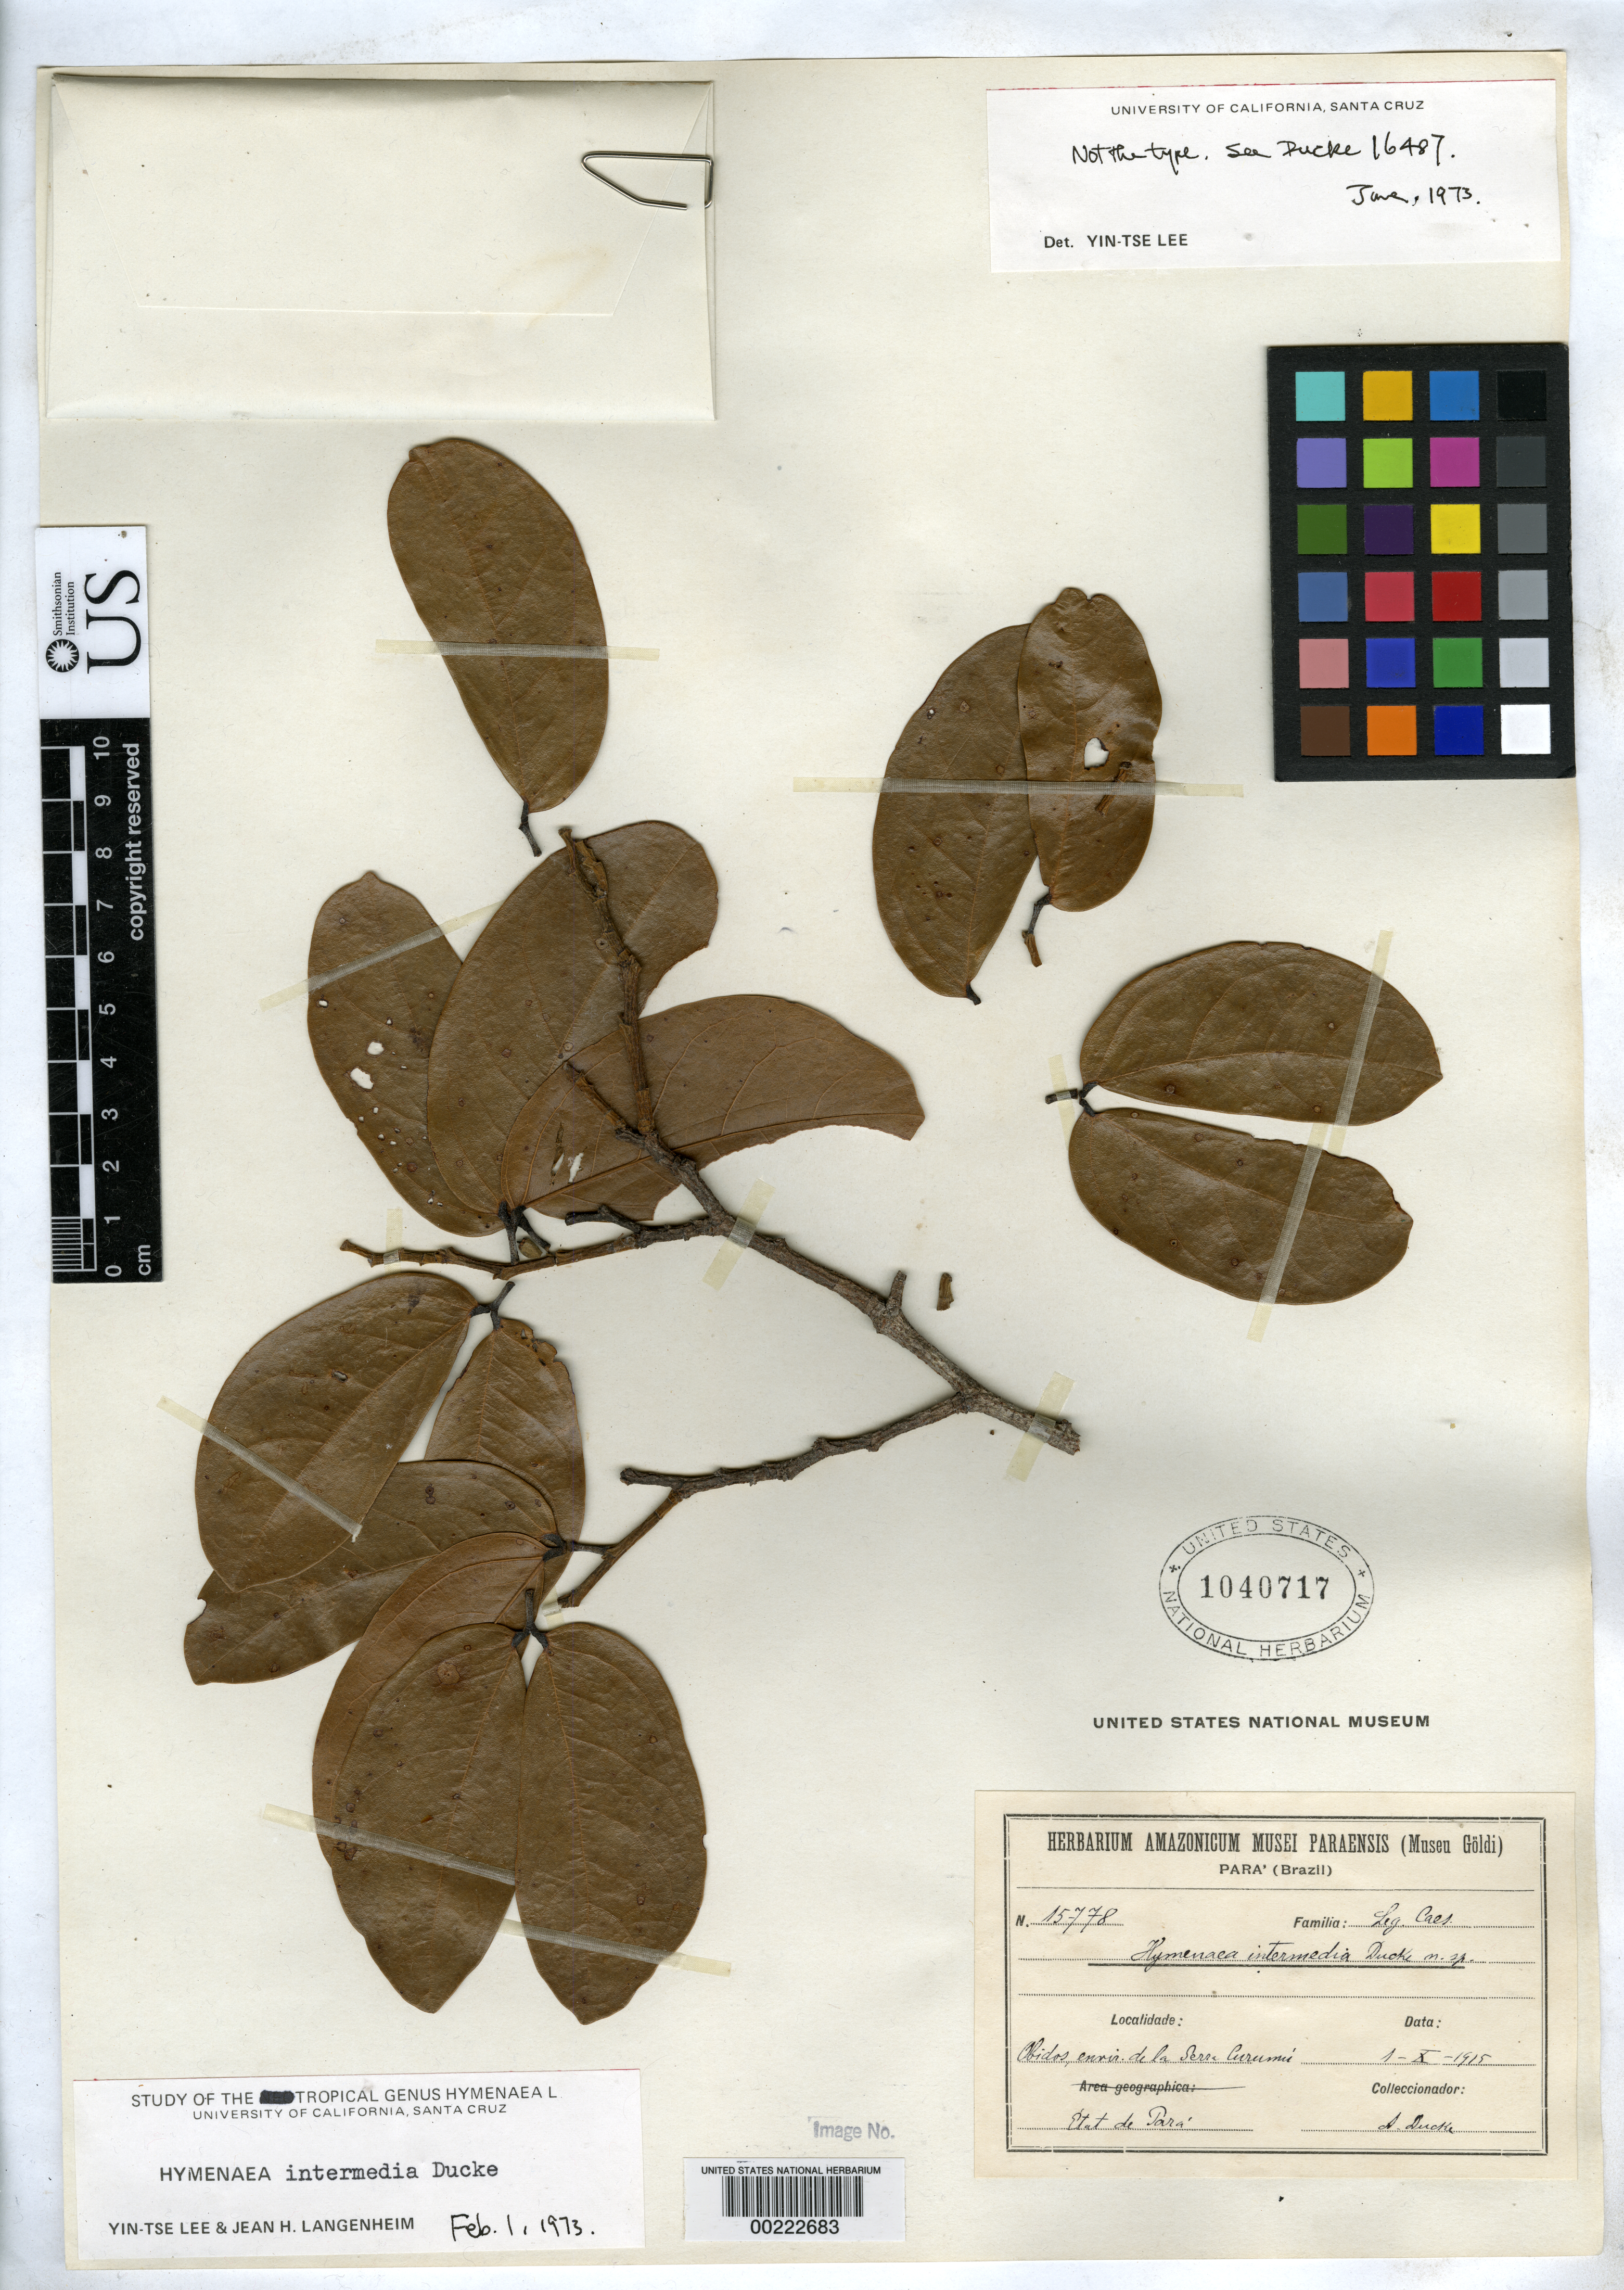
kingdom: Plantae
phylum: Tracheophyta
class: Magnoliopsida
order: Fabales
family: Fabaceae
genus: Hymenaea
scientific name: Hymenaea intermedia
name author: Ducke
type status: Syntype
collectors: A. Ducke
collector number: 15778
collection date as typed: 01 Oct 1915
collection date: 1915-10-01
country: Brazil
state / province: Pará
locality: Obidos, serra curumi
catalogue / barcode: US 1040717